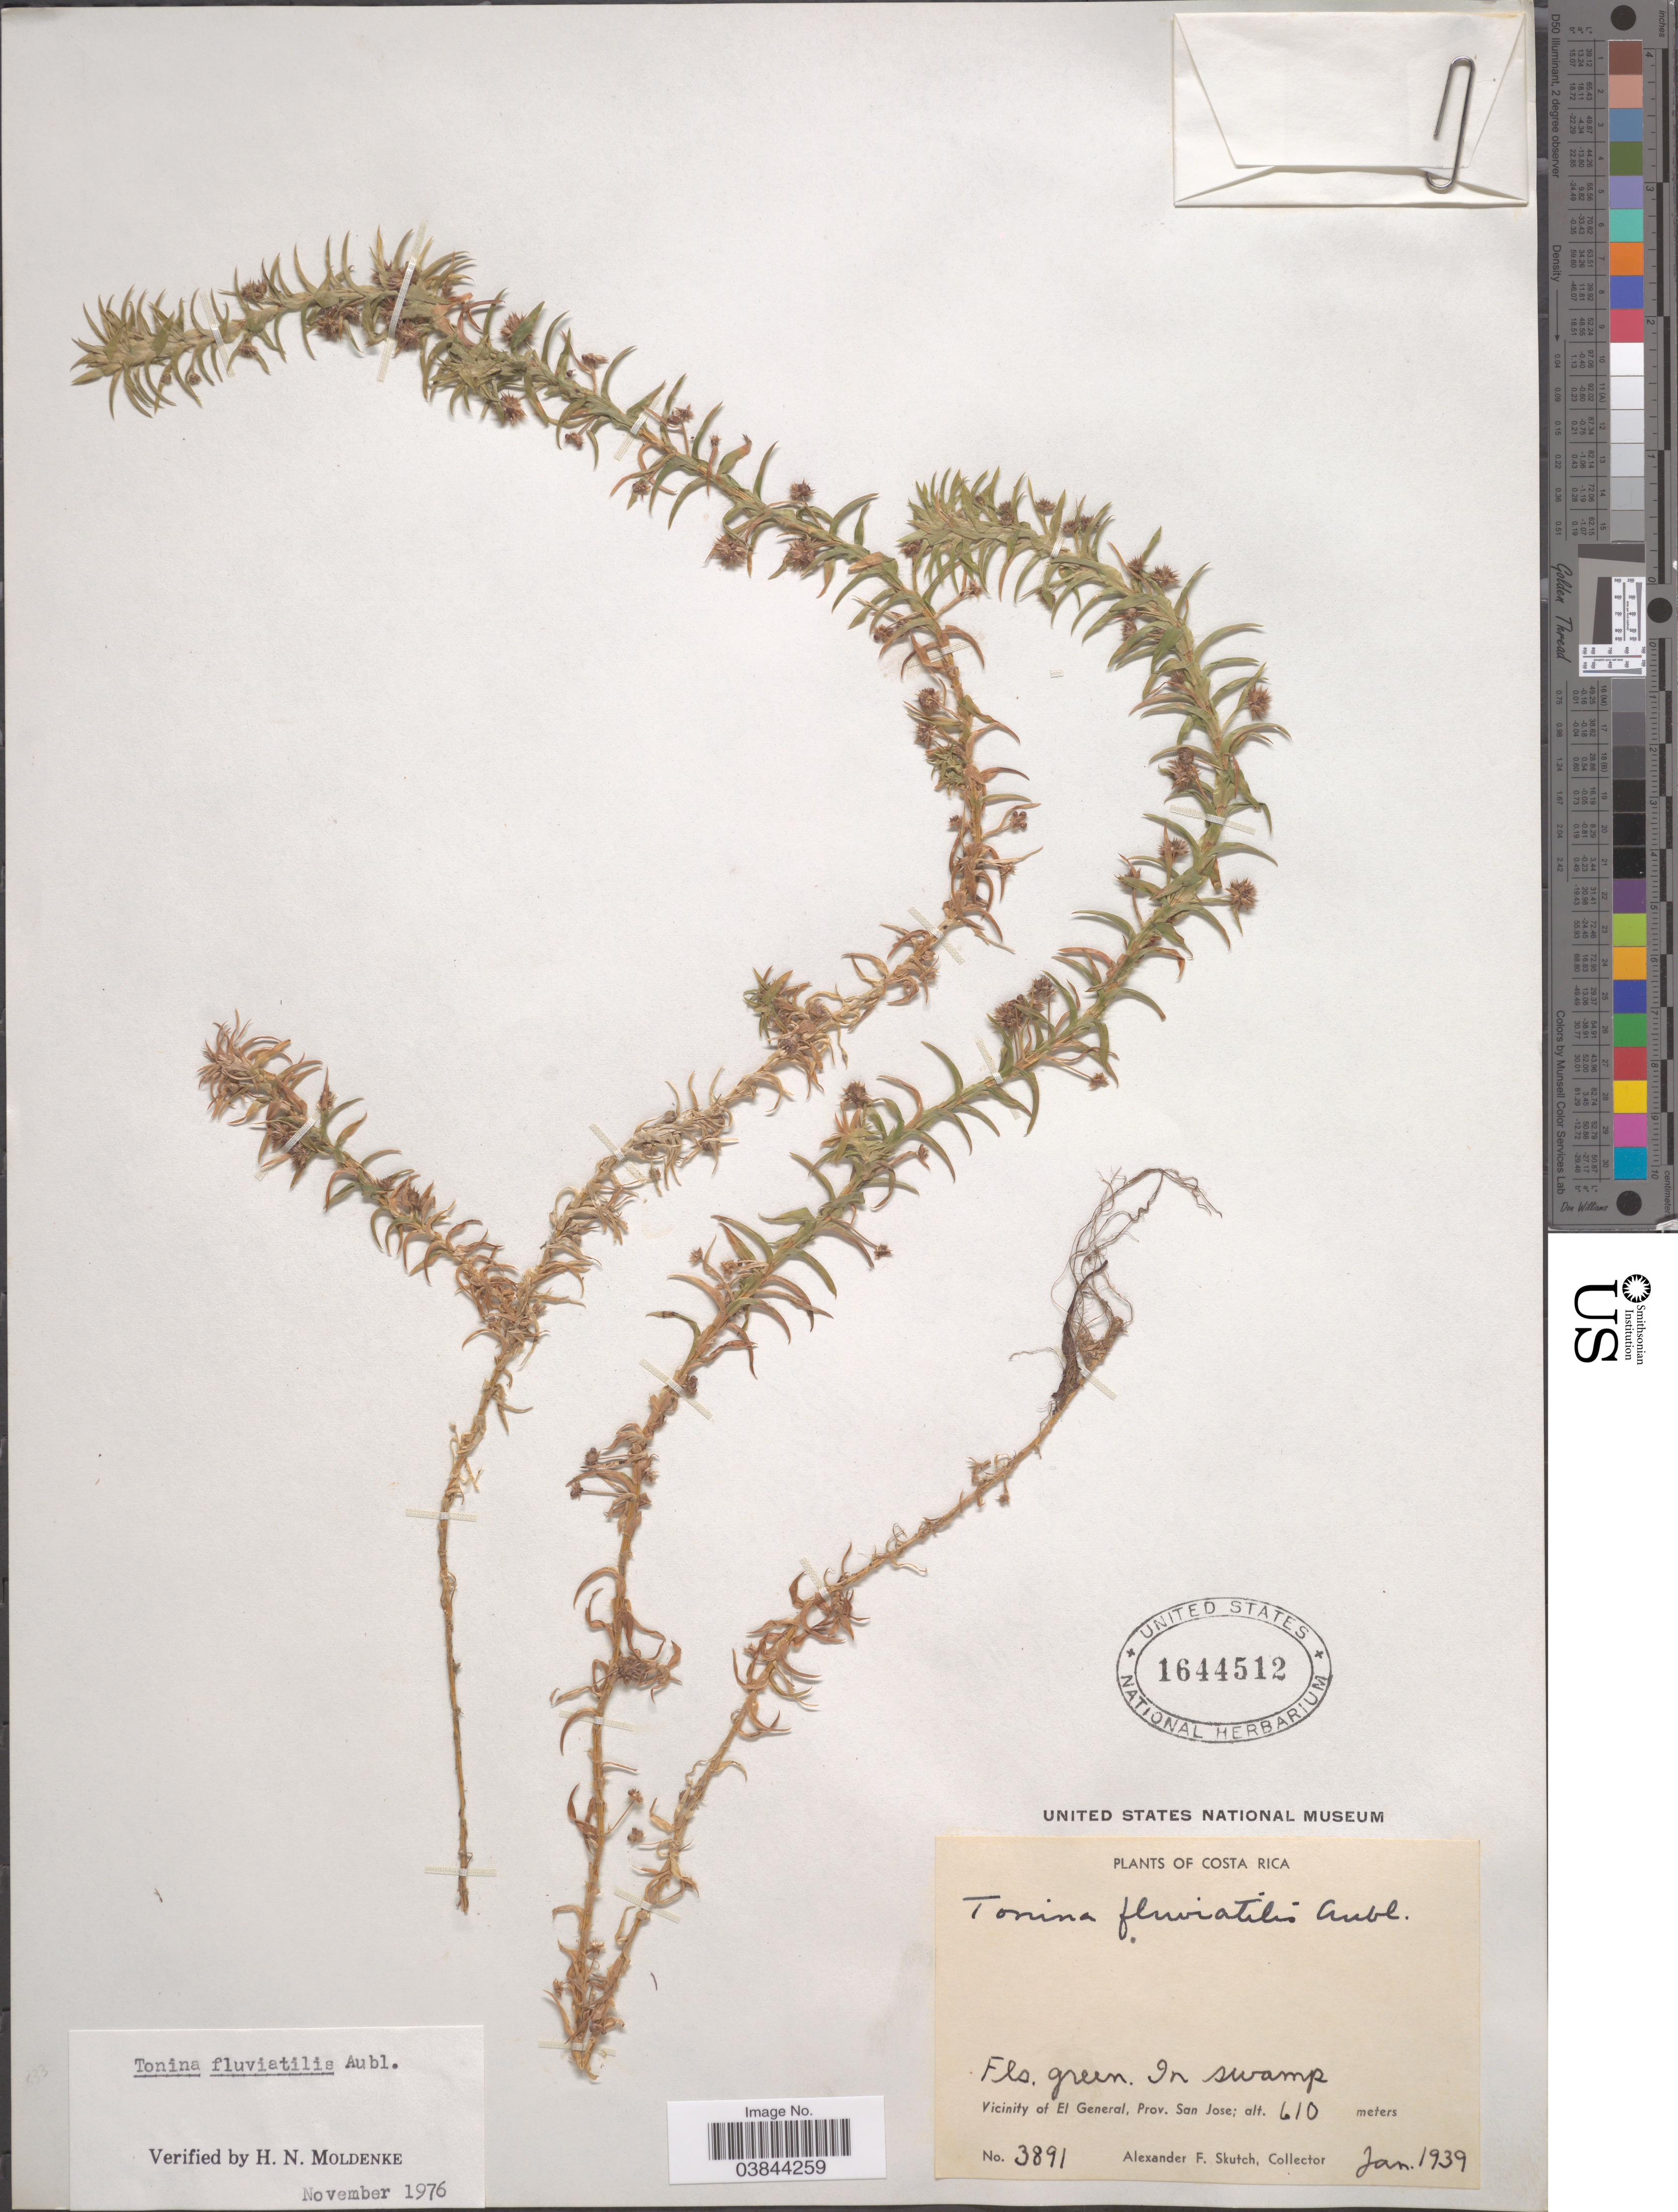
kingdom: Plantae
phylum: Tracheophyta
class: Liliopsida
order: Poales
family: Eriocaulaceae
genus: Tonina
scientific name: Tonina fluviatilis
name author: Aubl.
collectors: A. F. Skutch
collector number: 3891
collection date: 1939-01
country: Costa Rica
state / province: San José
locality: Vicinity of El General.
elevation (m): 610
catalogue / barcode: US 1644512